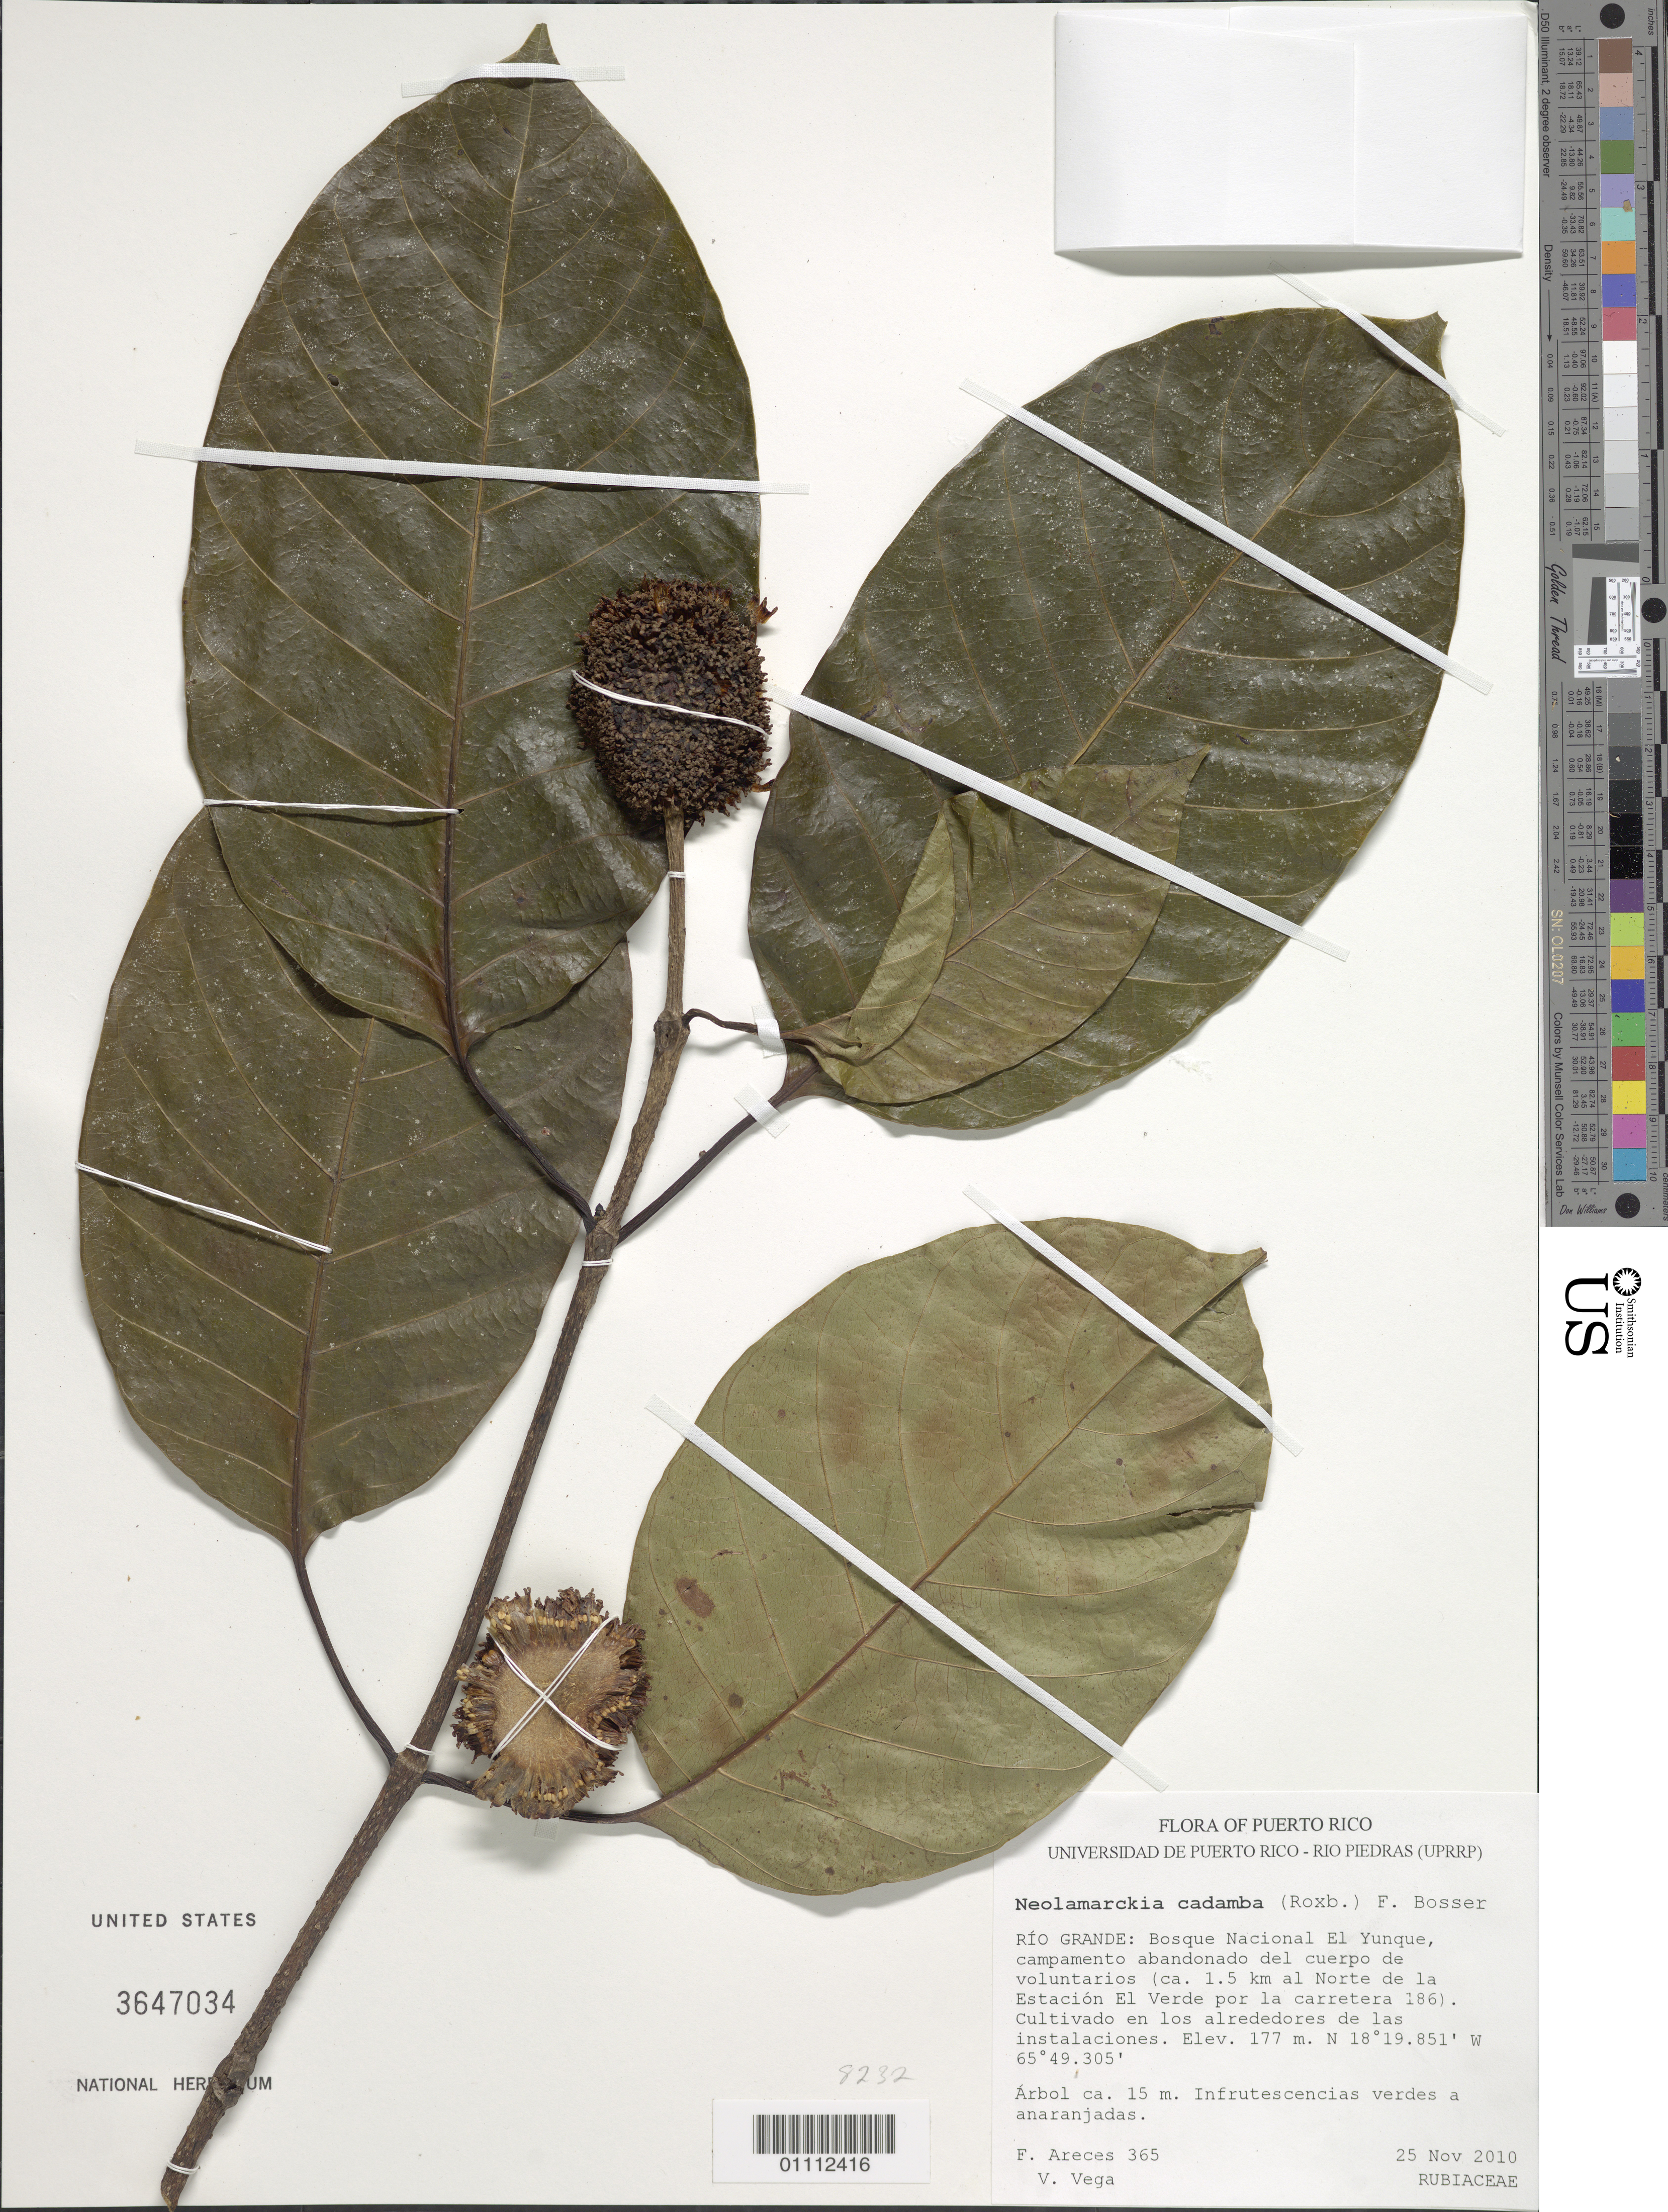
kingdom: Plantae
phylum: Tracheophyta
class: Magnoliopsida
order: Gentianales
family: Rubiaceae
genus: Neolamarckia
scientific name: Neolamarckia cadamba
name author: (Roxb.) Bosser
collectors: F. Areces Berazaín & V. Vega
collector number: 365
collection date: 2010-11-25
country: Puerto Rico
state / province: Río Grande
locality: Bosque Nacional El Yunque, campamento abandonado del cuerpo de voluntarios (ca. 1.5 km al Norte de la Estación El Verde por la carretera 186).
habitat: Cultivado en los alrededores de las instalaciones.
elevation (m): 177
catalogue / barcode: US 3647034